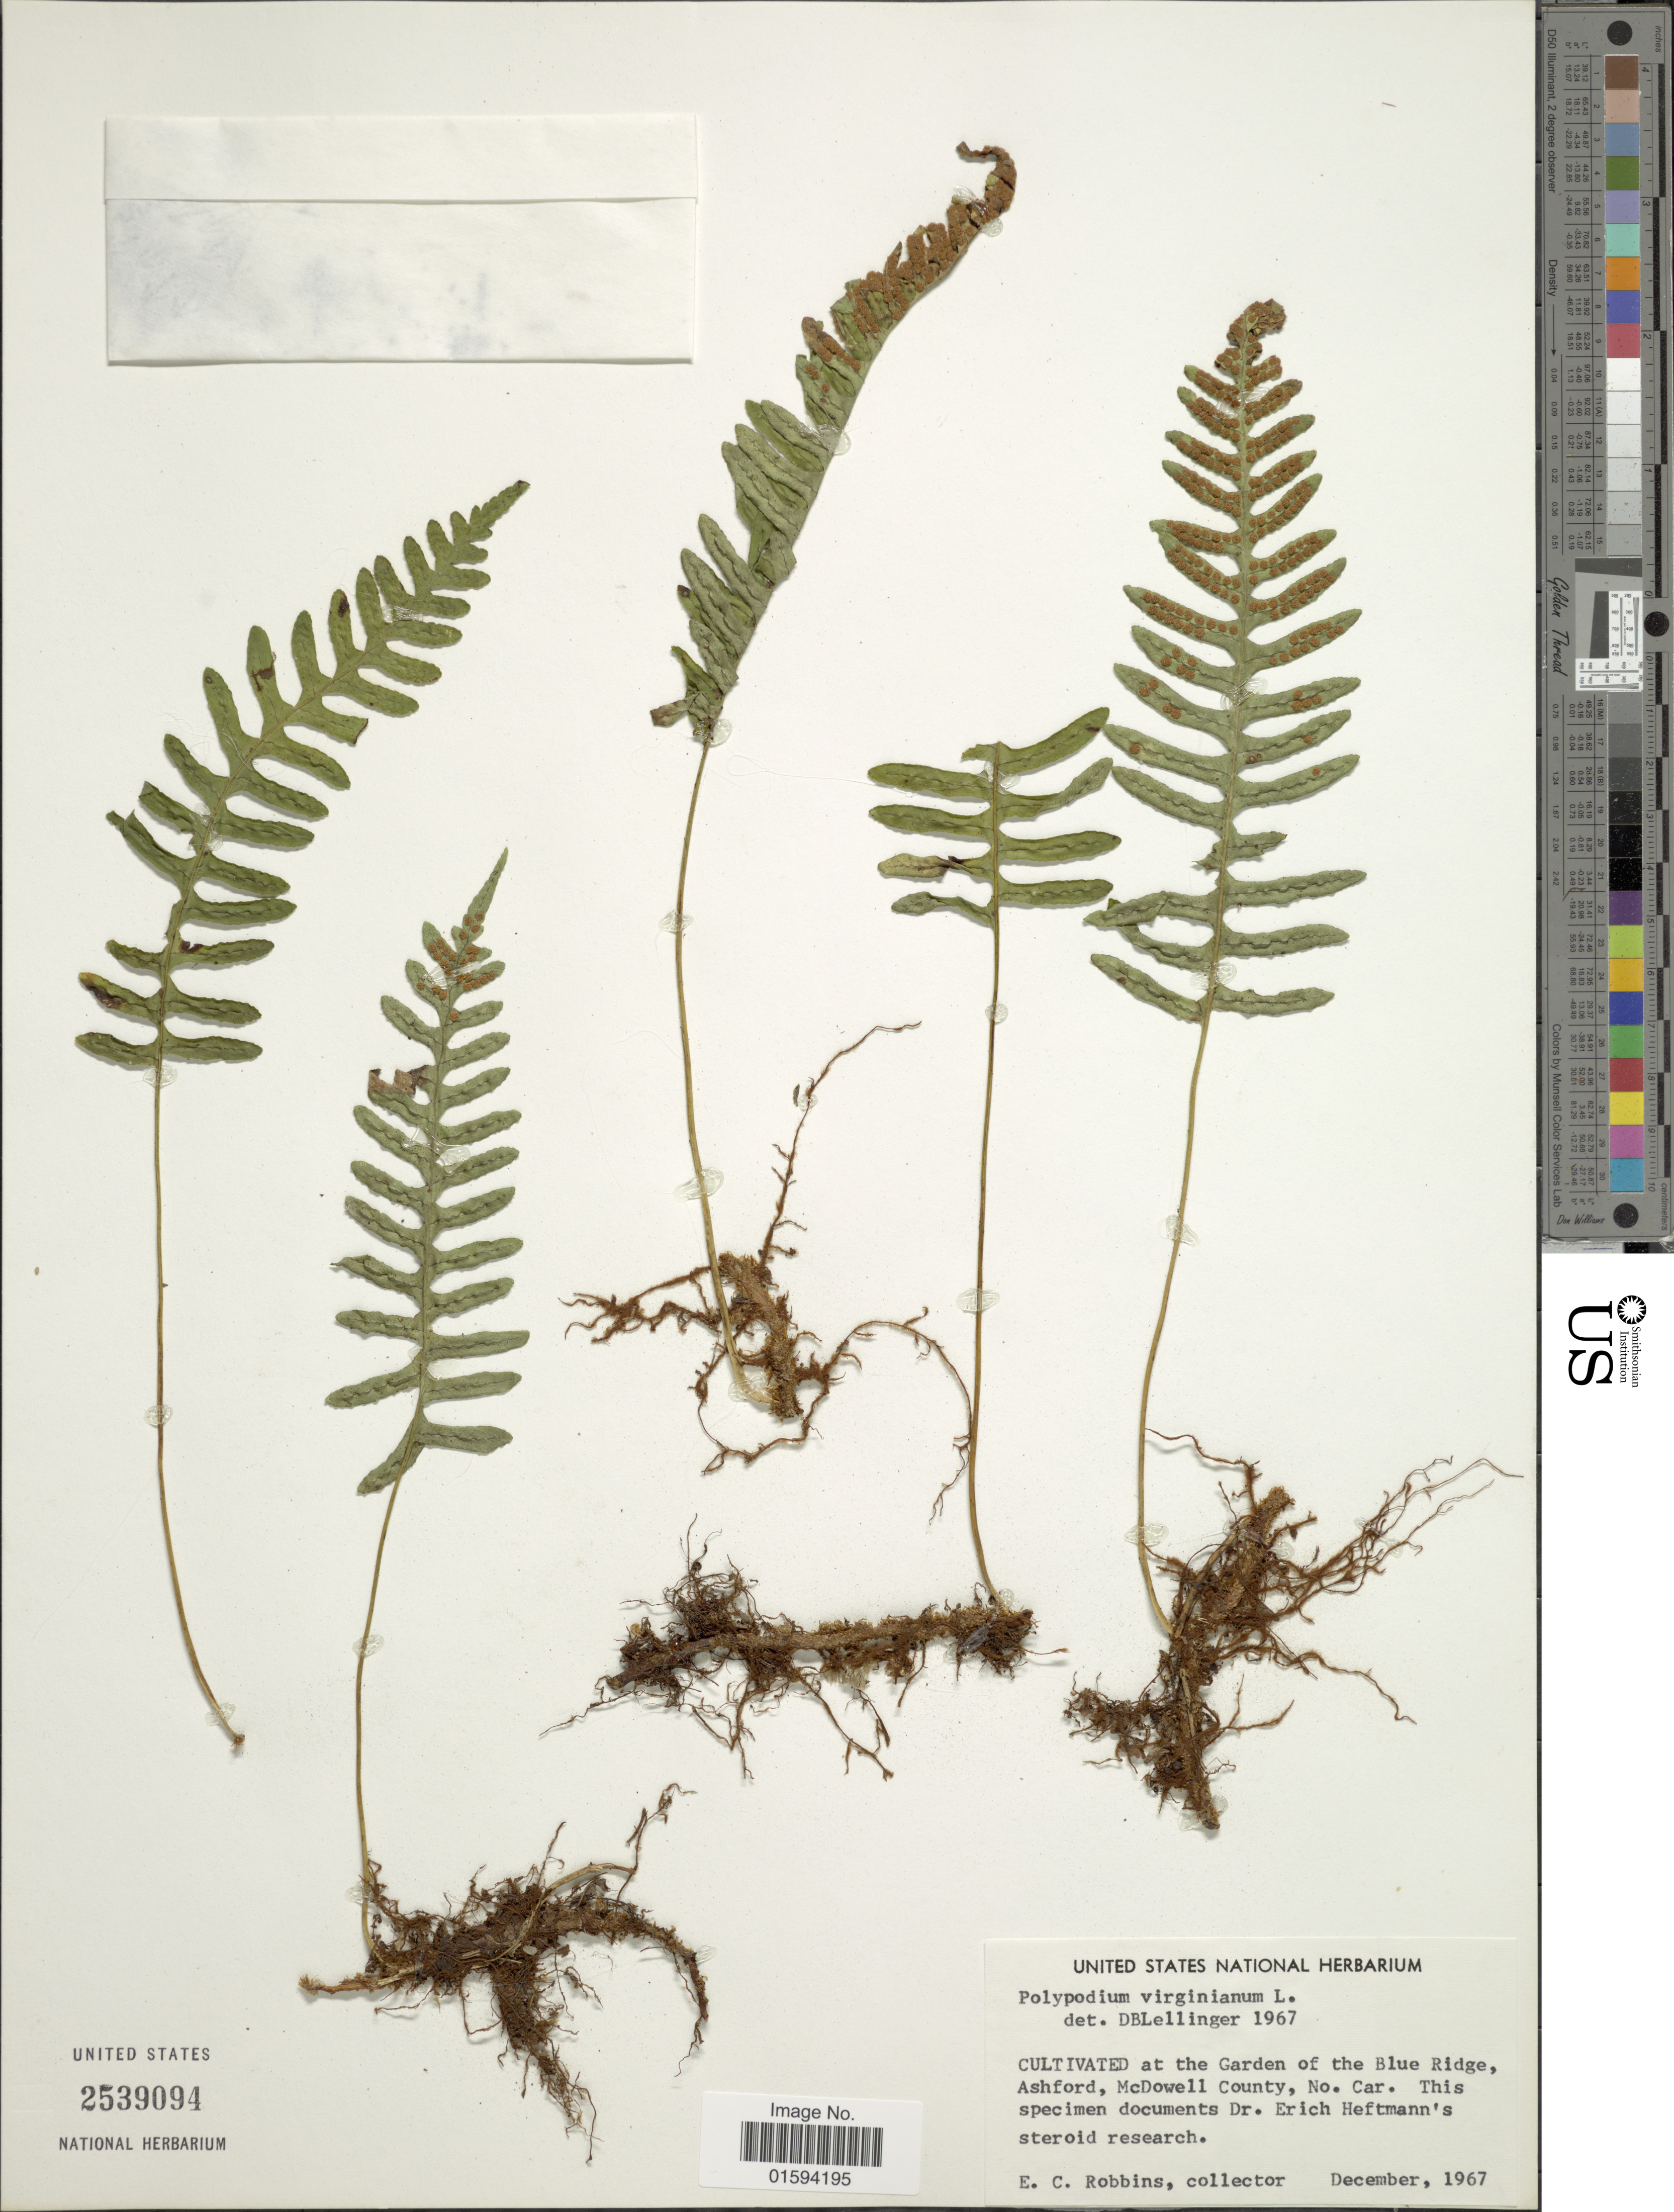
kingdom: Plantae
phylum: Tracheophyta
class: Polypodiopsida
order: Polypodiales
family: Polypodiaceae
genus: Polypodium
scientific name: Polypodium vulgare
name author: L.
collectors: E. Robbins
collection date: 1967-12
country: United States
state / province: North Carolina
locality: At the Garden of the Blue Ridge, Ashford, McDowell County, No. Car.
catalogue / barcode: US 2539094